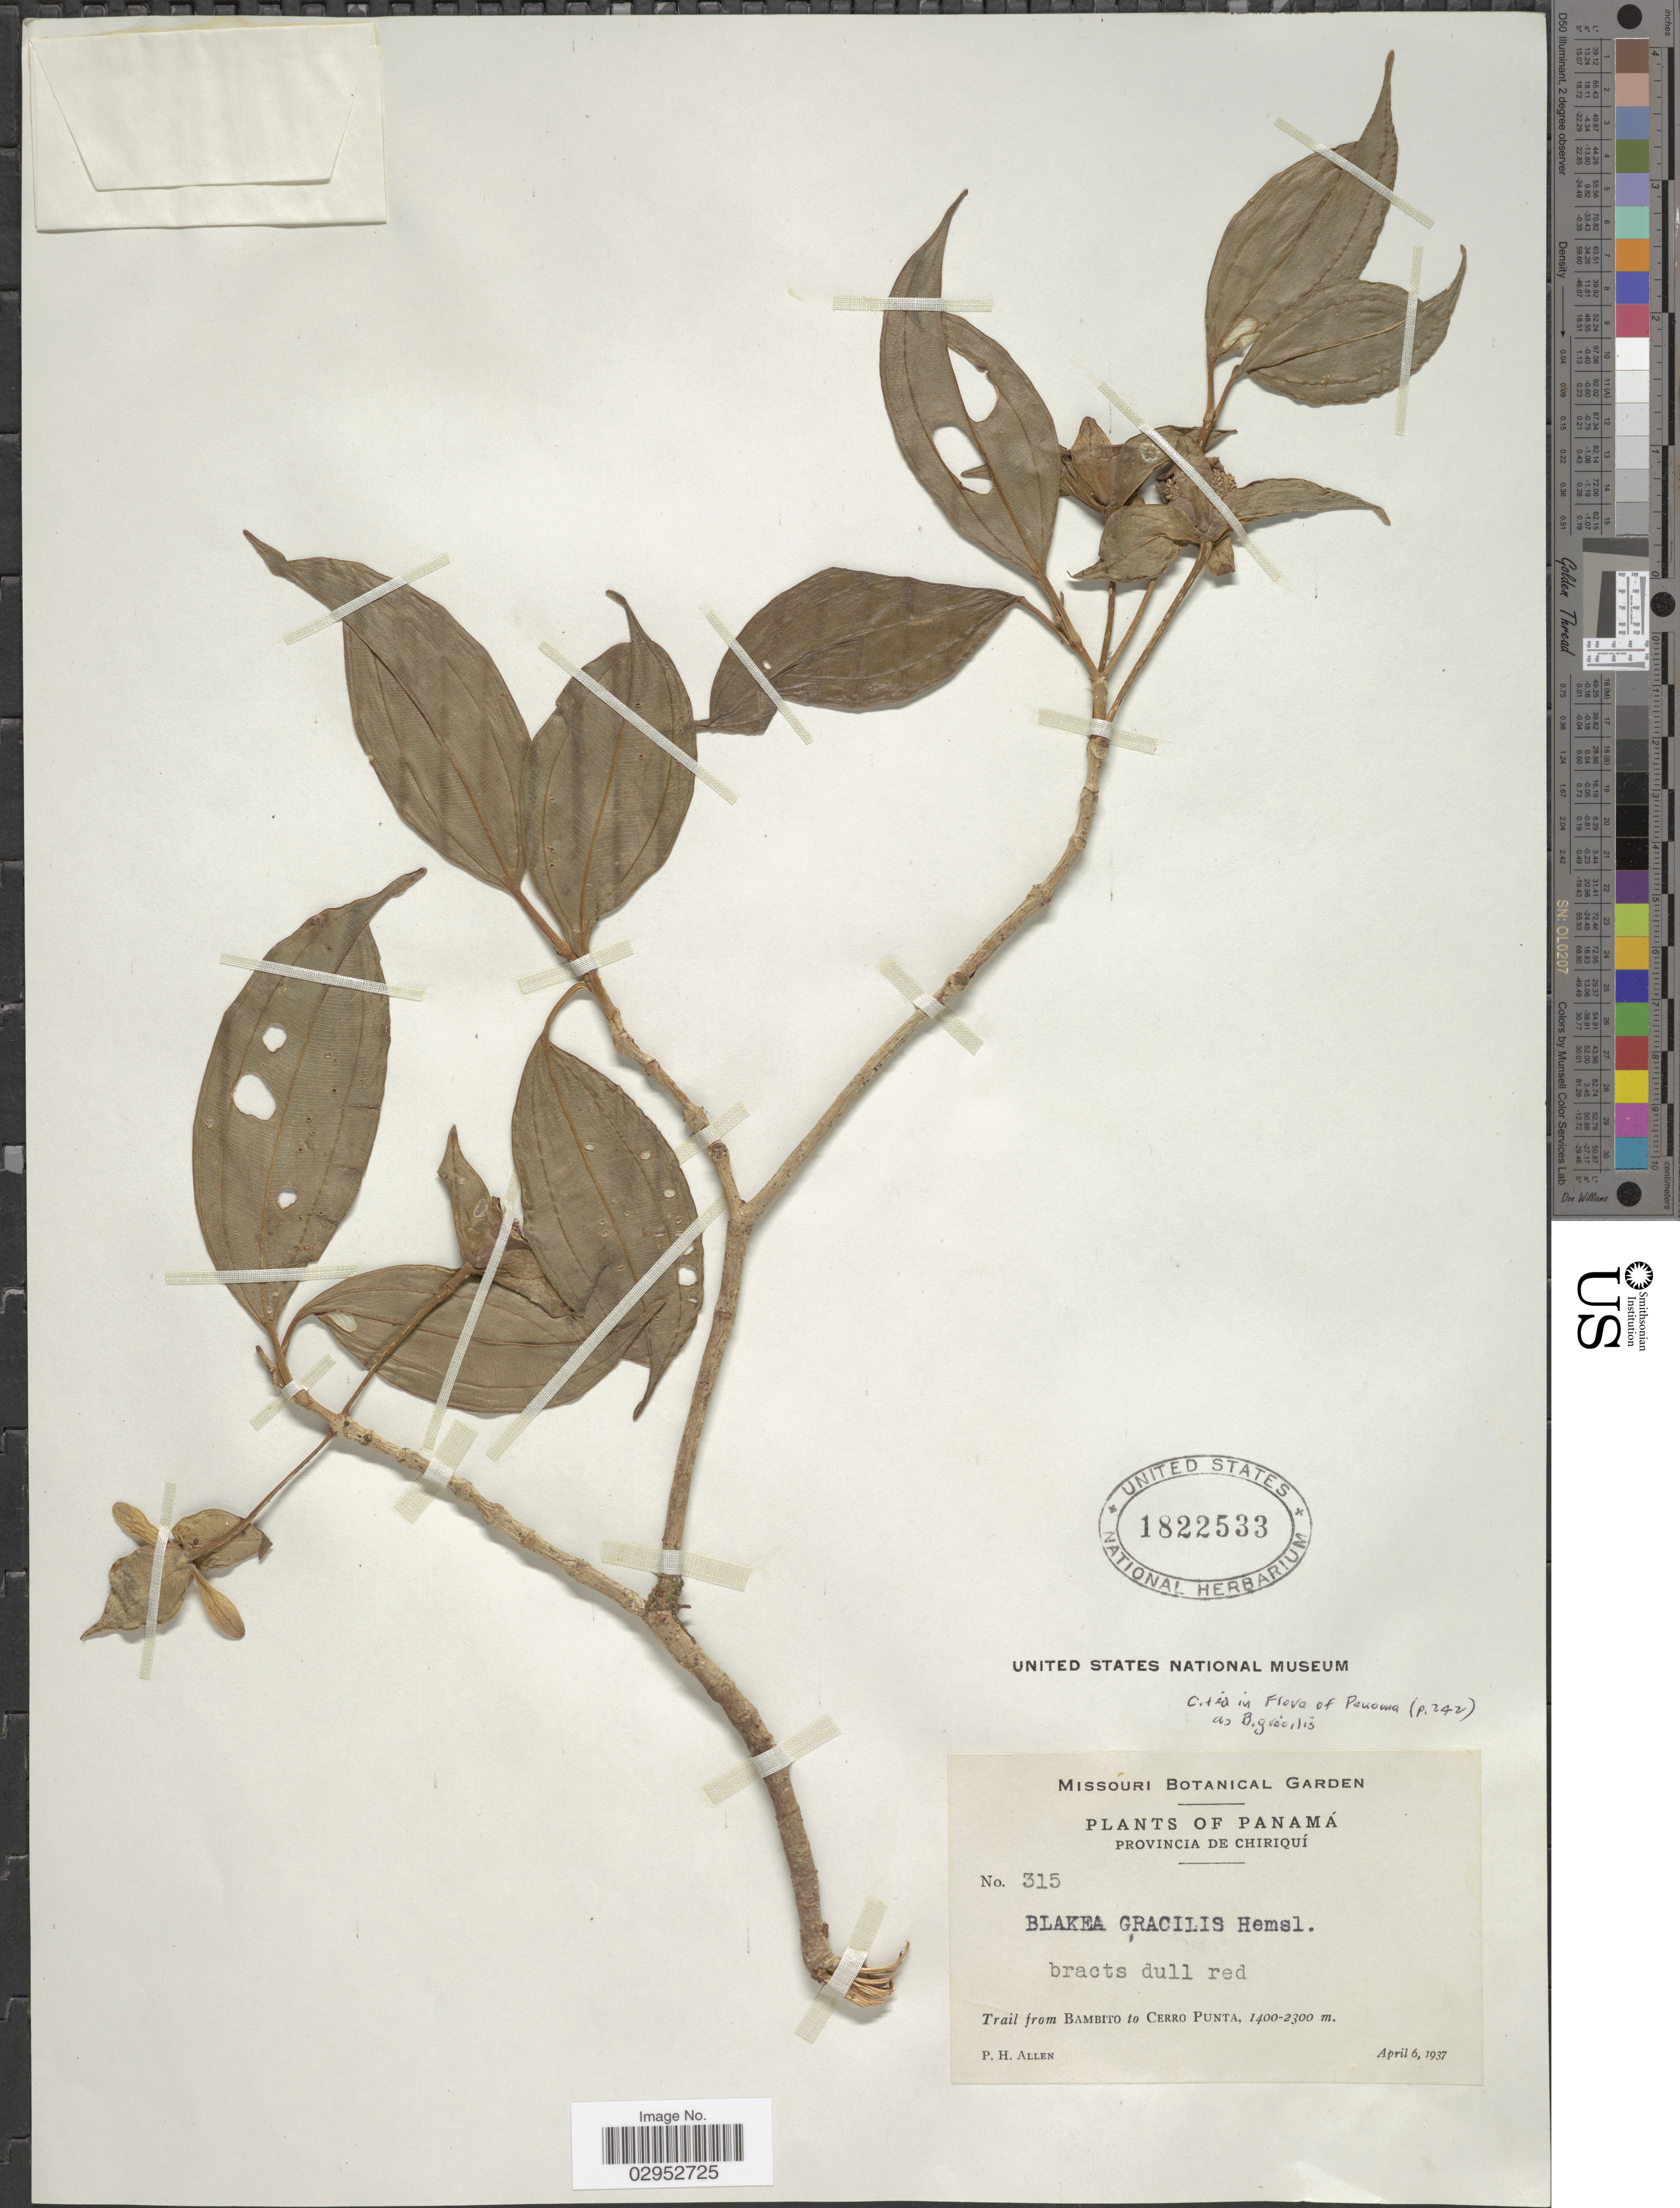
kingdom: Plantae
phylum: Tracheophyta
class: Magnoliopsida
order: Myrtales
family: Melastomataceae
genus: Blakea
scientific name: Blakea gracilis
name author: Hemsl.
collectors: P. H. Allen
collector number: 315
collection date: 1937-04-06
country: Panama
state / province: Chiriqui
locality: Provincia de Chiriquí. Trail from Bambito to Cerro Punta.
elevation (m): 1400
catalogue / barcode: US 1822533